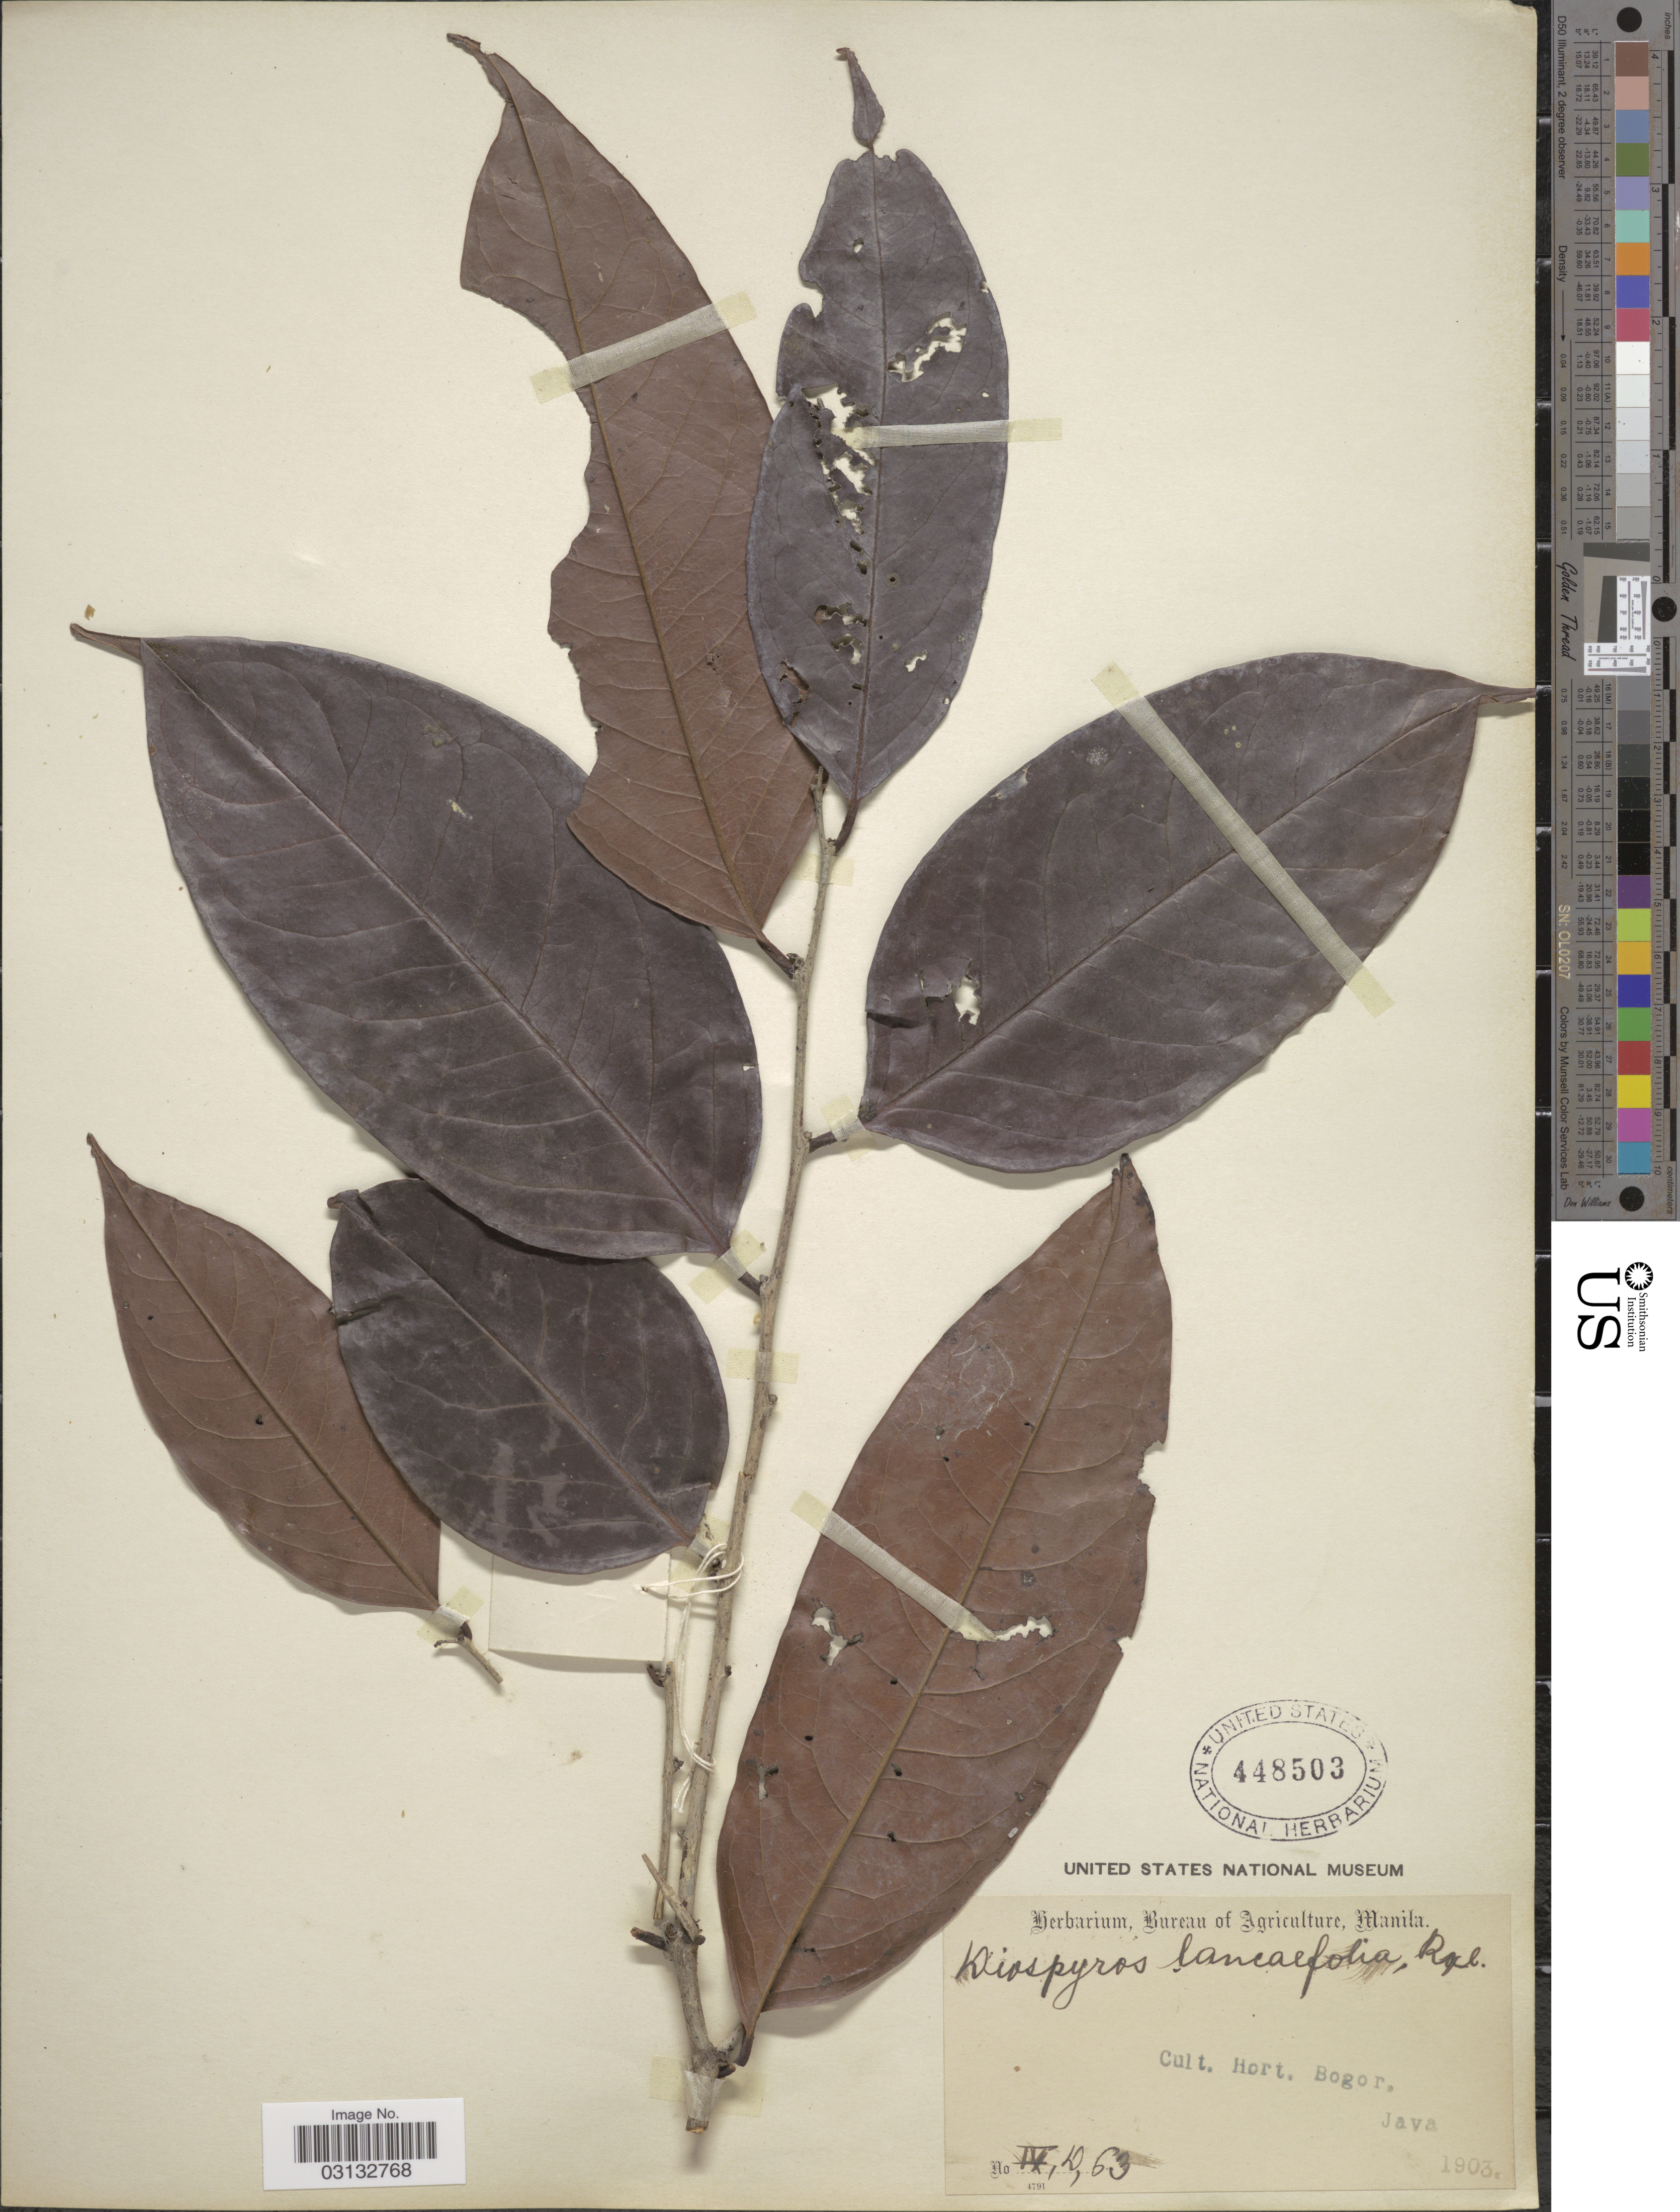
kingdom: Plantae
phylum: Tracheophyta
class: Magnoliopsida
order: Ericales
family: Ebenaceae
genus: Diospyros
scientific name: Diospyros lanceifolia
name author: Roxb.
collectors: ex Herb. Bur. Agric. Manila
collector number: IV,D,63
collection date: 1903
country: Indonesia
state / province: Java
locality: Cult. Hort. Bogor. Java.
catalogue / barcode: US 448503